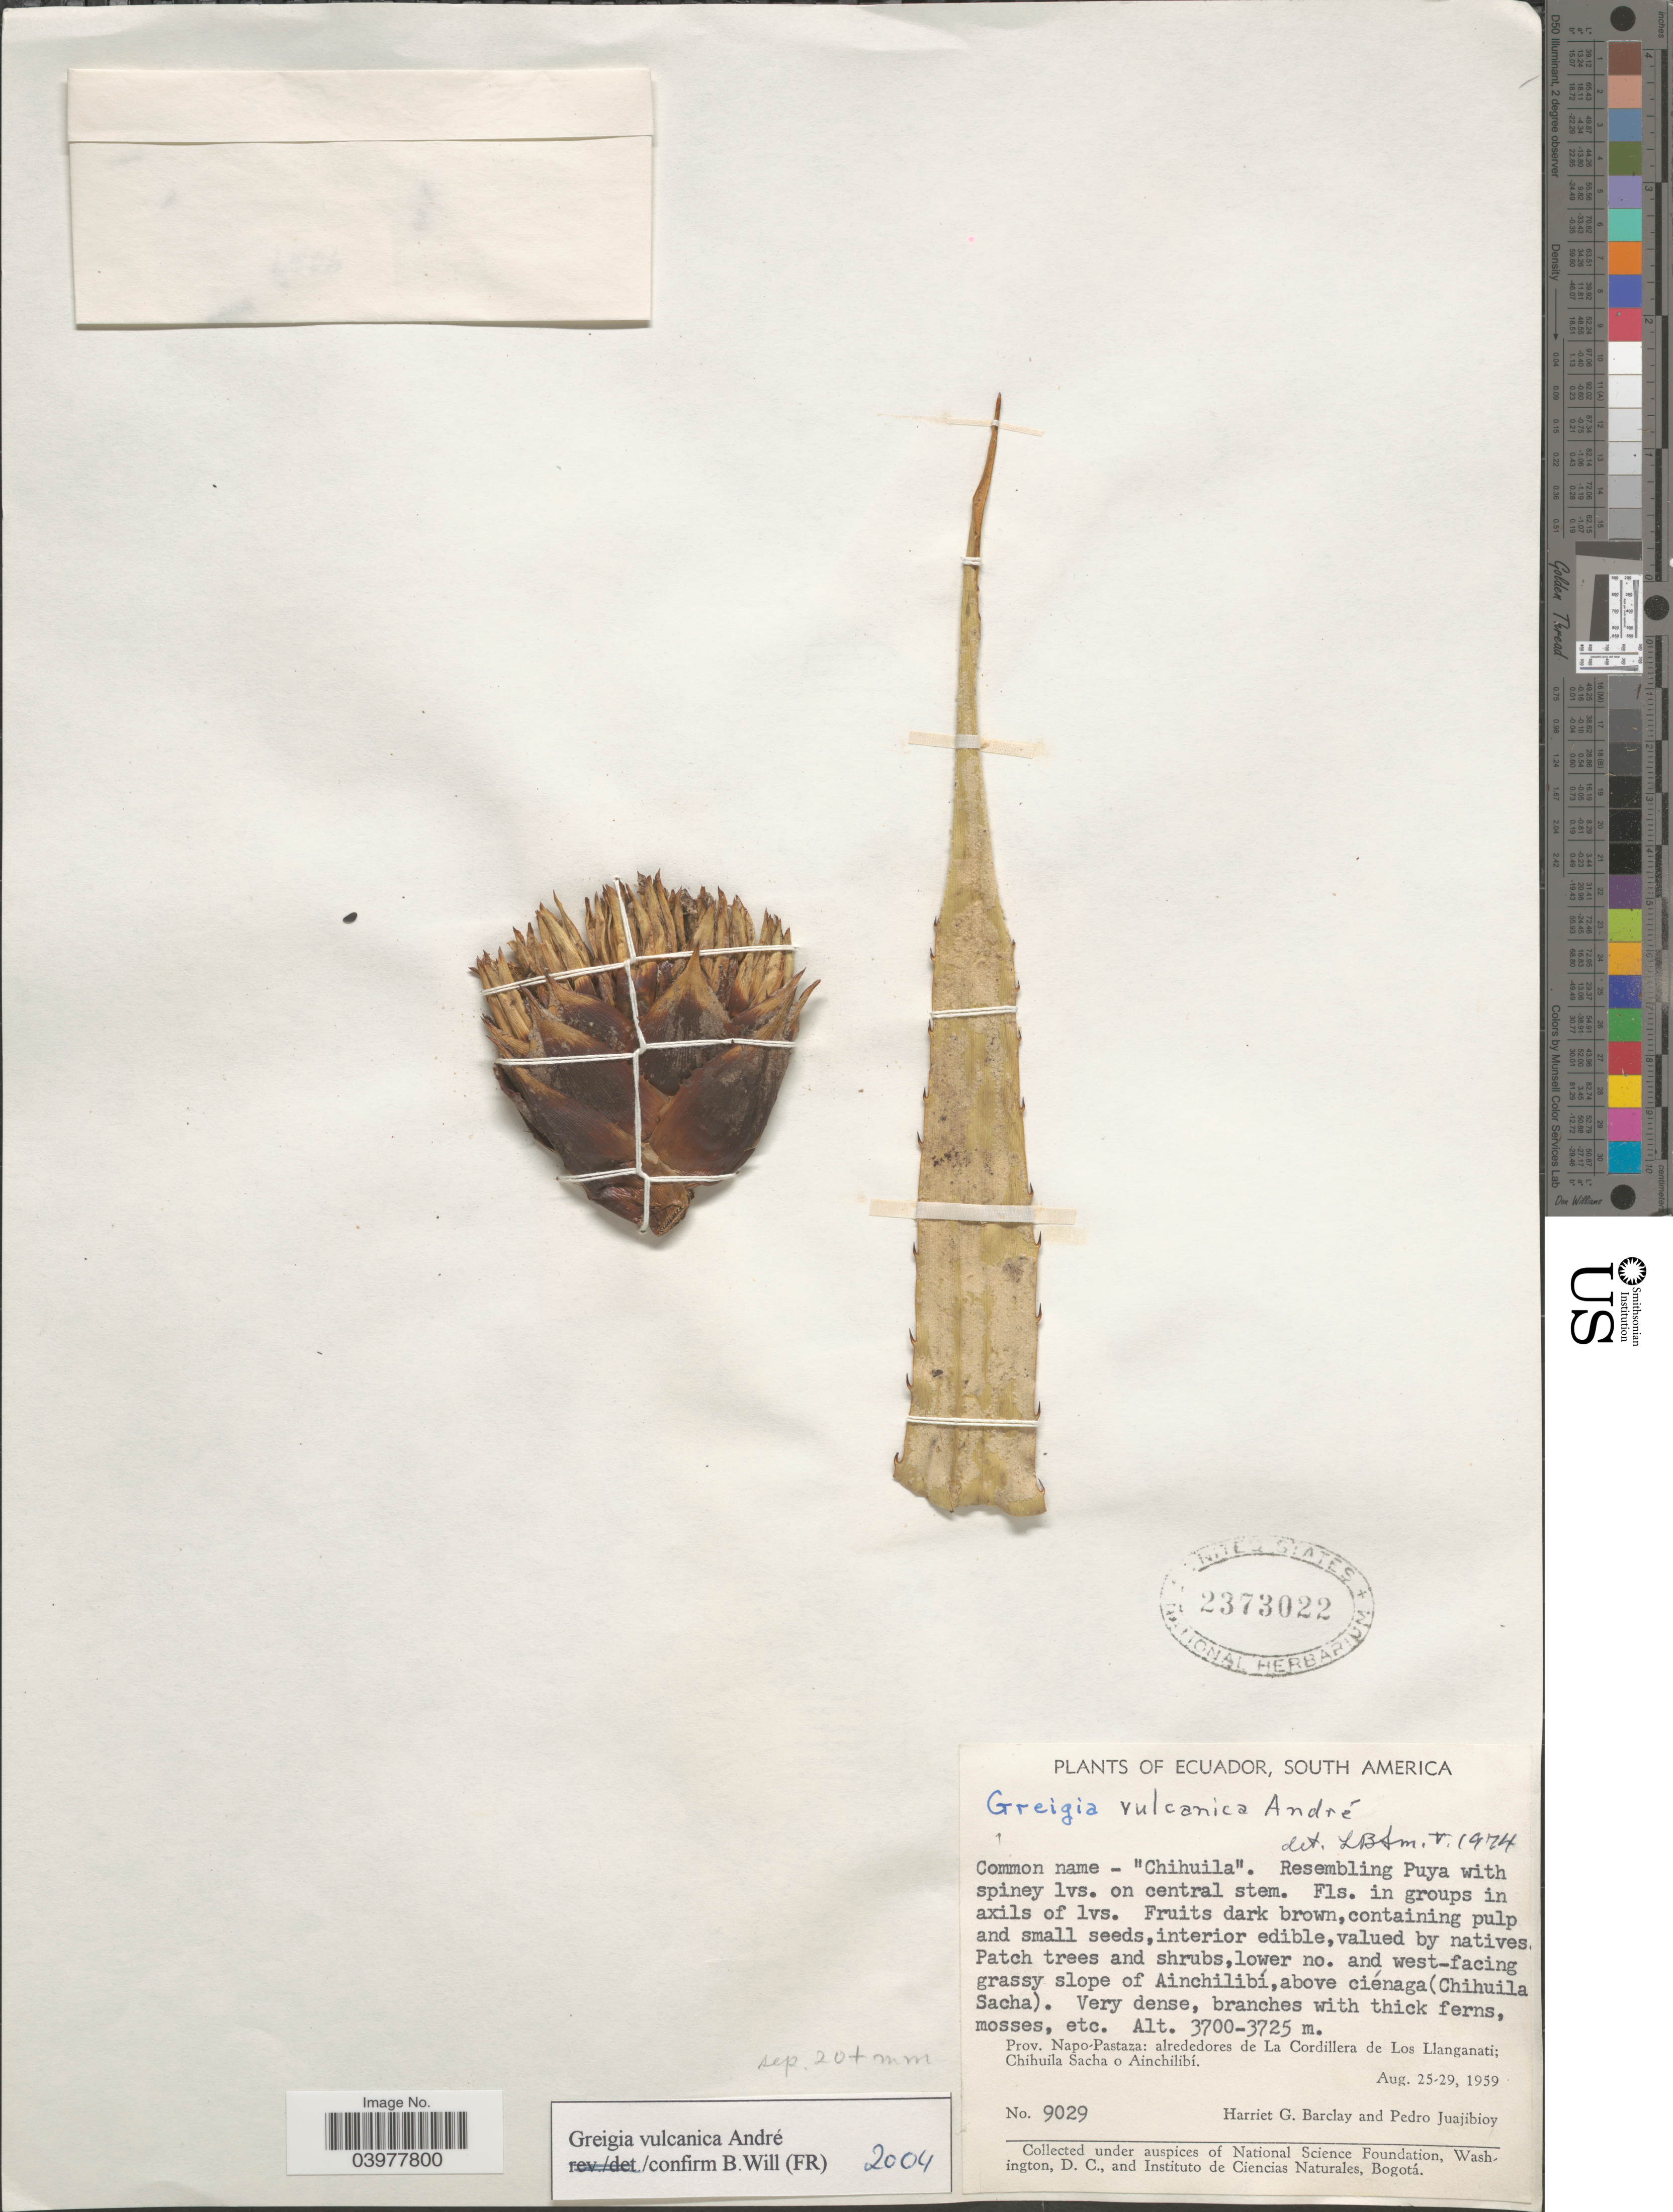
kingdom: Plantae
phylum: Tracheophyta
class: Liliopsida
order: Poales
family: Bromeliaceae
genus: Greigia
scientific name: Greigia vulcanica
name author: André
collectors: H. G. Barclay & P. Juajibioy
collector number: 9029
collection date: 1959-08-25/1959-08-29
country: Ecuador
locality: Patch trees and shrubs, lower no. and west-facing grassy slope of Ainchilibí, above ciénaga (Chihuila Sacha). Prov. Napo-Pastaza: alrededores de La Cordillera de Los Llanganati; Chihuila Sacha o Ainchilibí.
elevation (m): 3700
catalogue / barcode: US 2373022